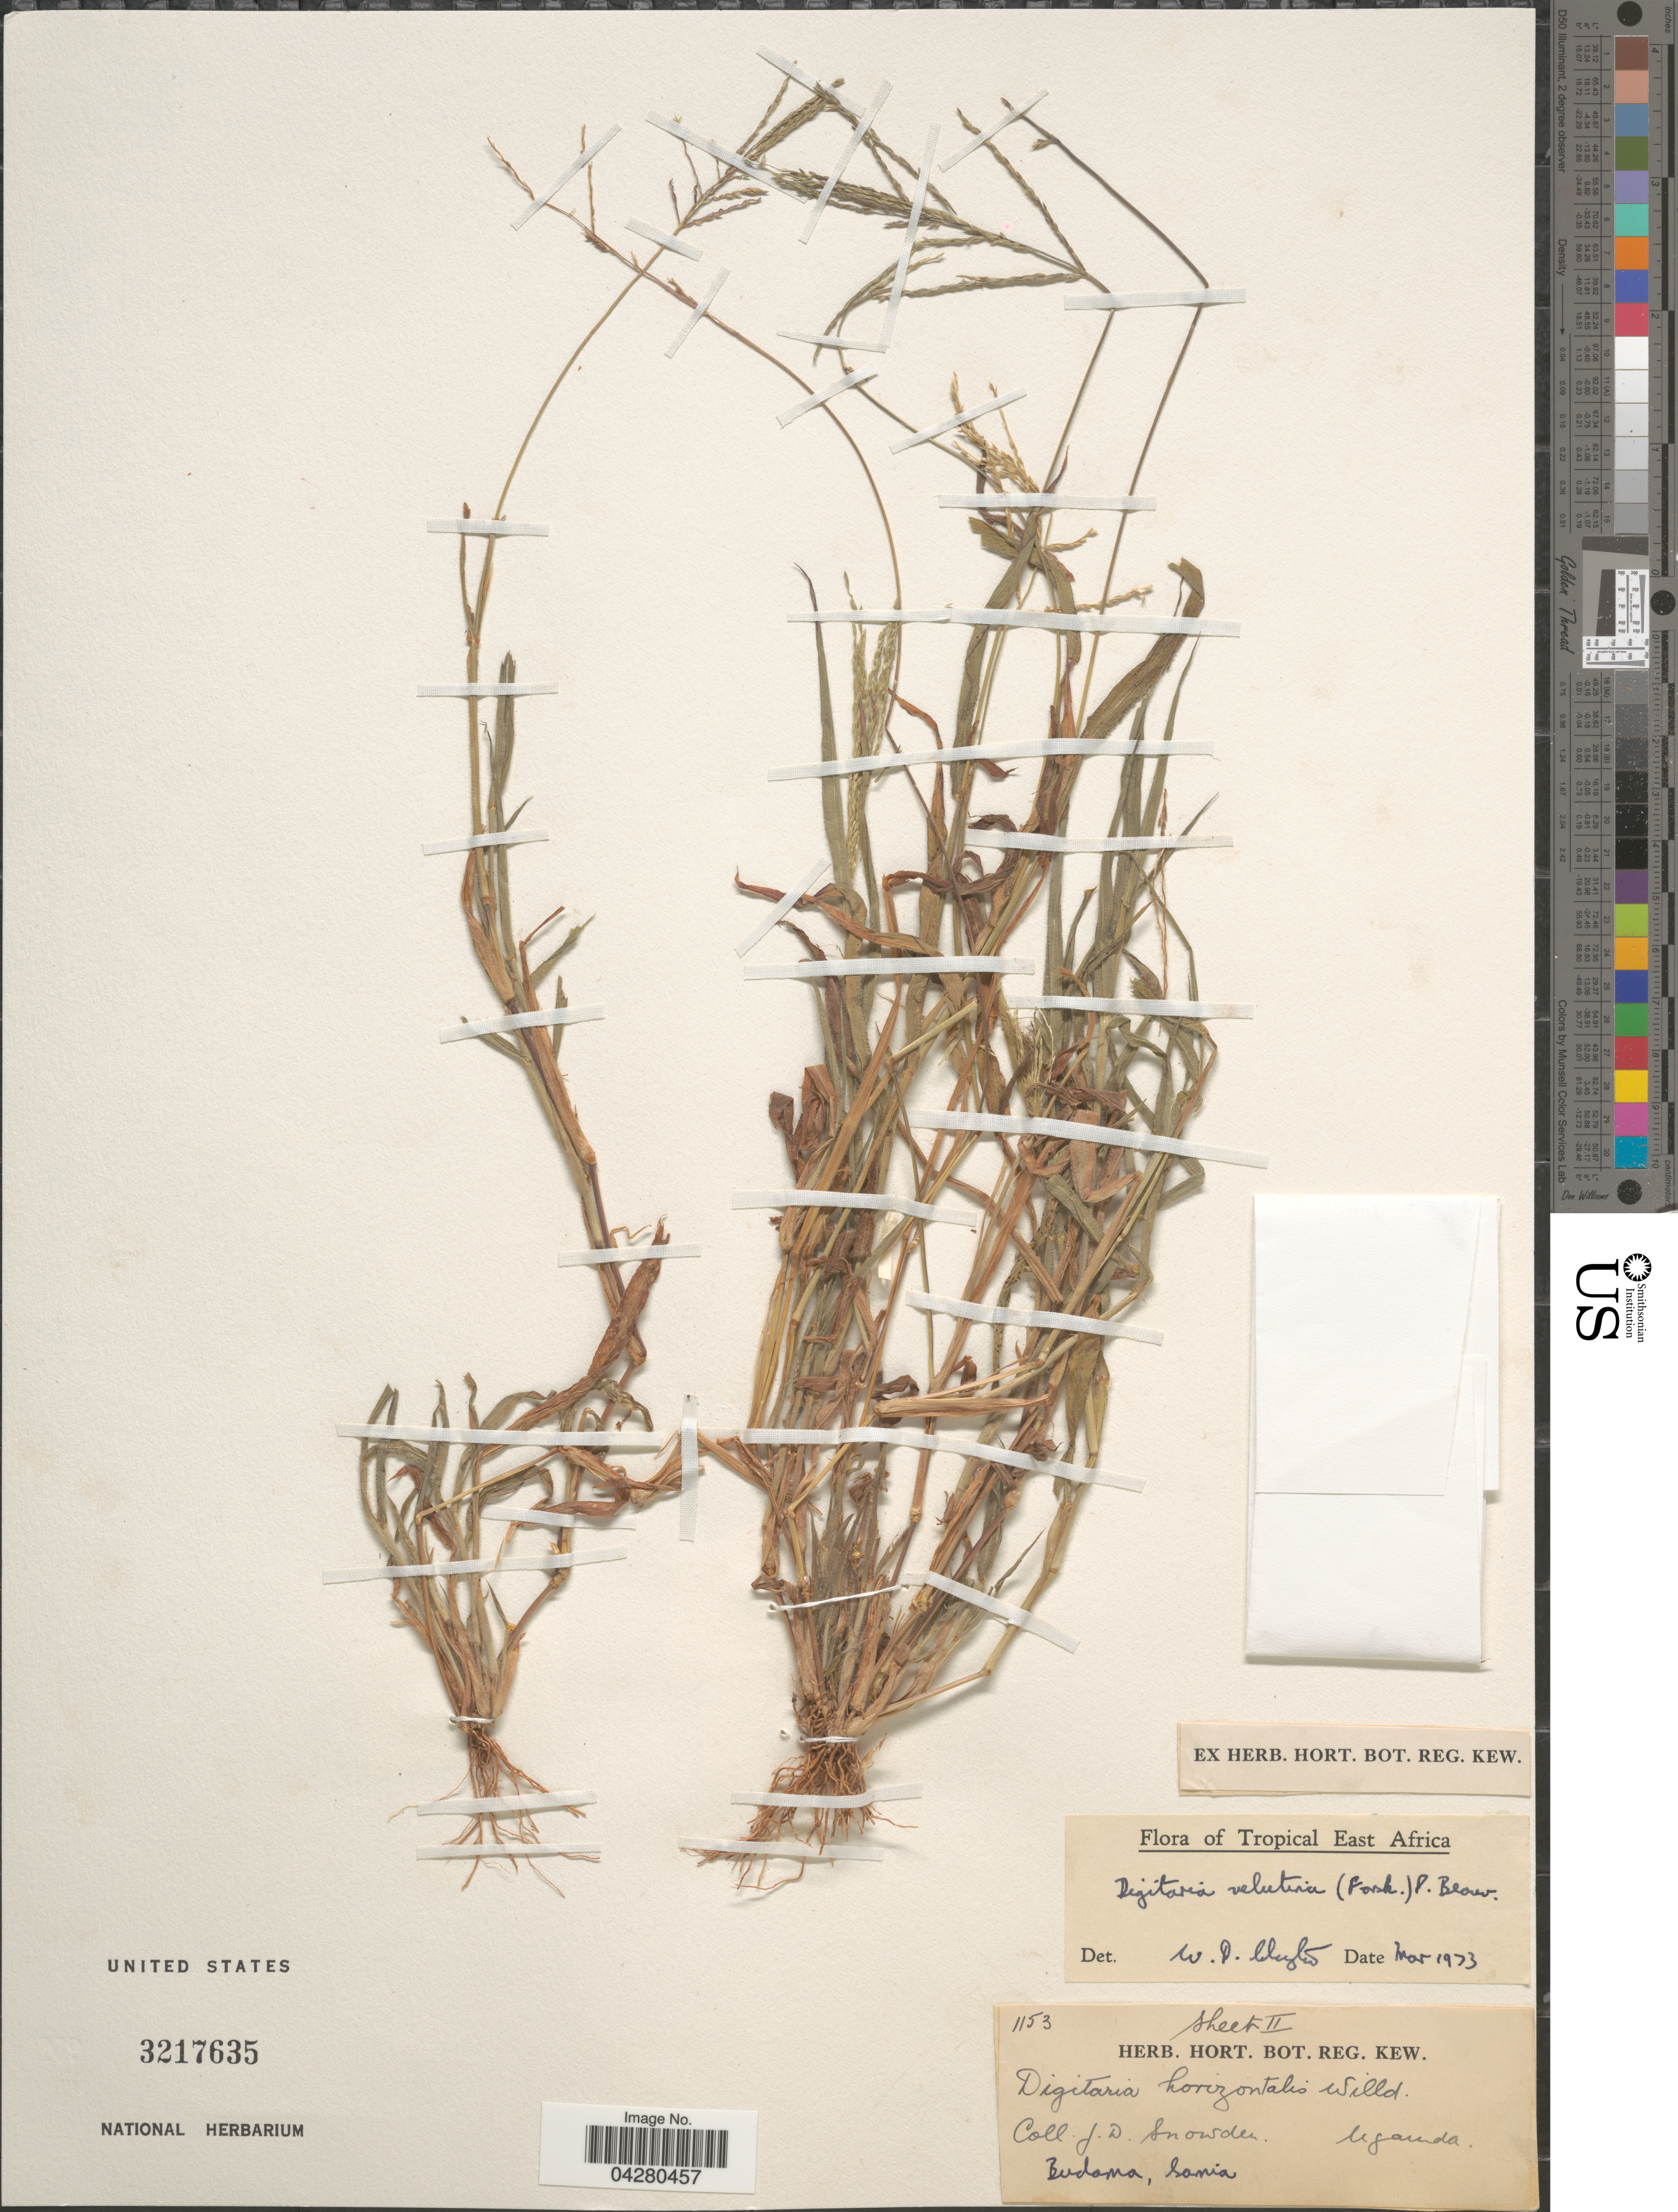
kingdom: Plantae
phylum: Tracheophyta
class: Liliopsida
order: Poales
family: Poaceae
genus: Digitaria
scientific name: Digitaria horizontalis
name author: Willd.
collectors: J. Snowden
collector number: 1153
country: Uganda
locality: Budama, Samia.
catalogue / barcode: US 3217635